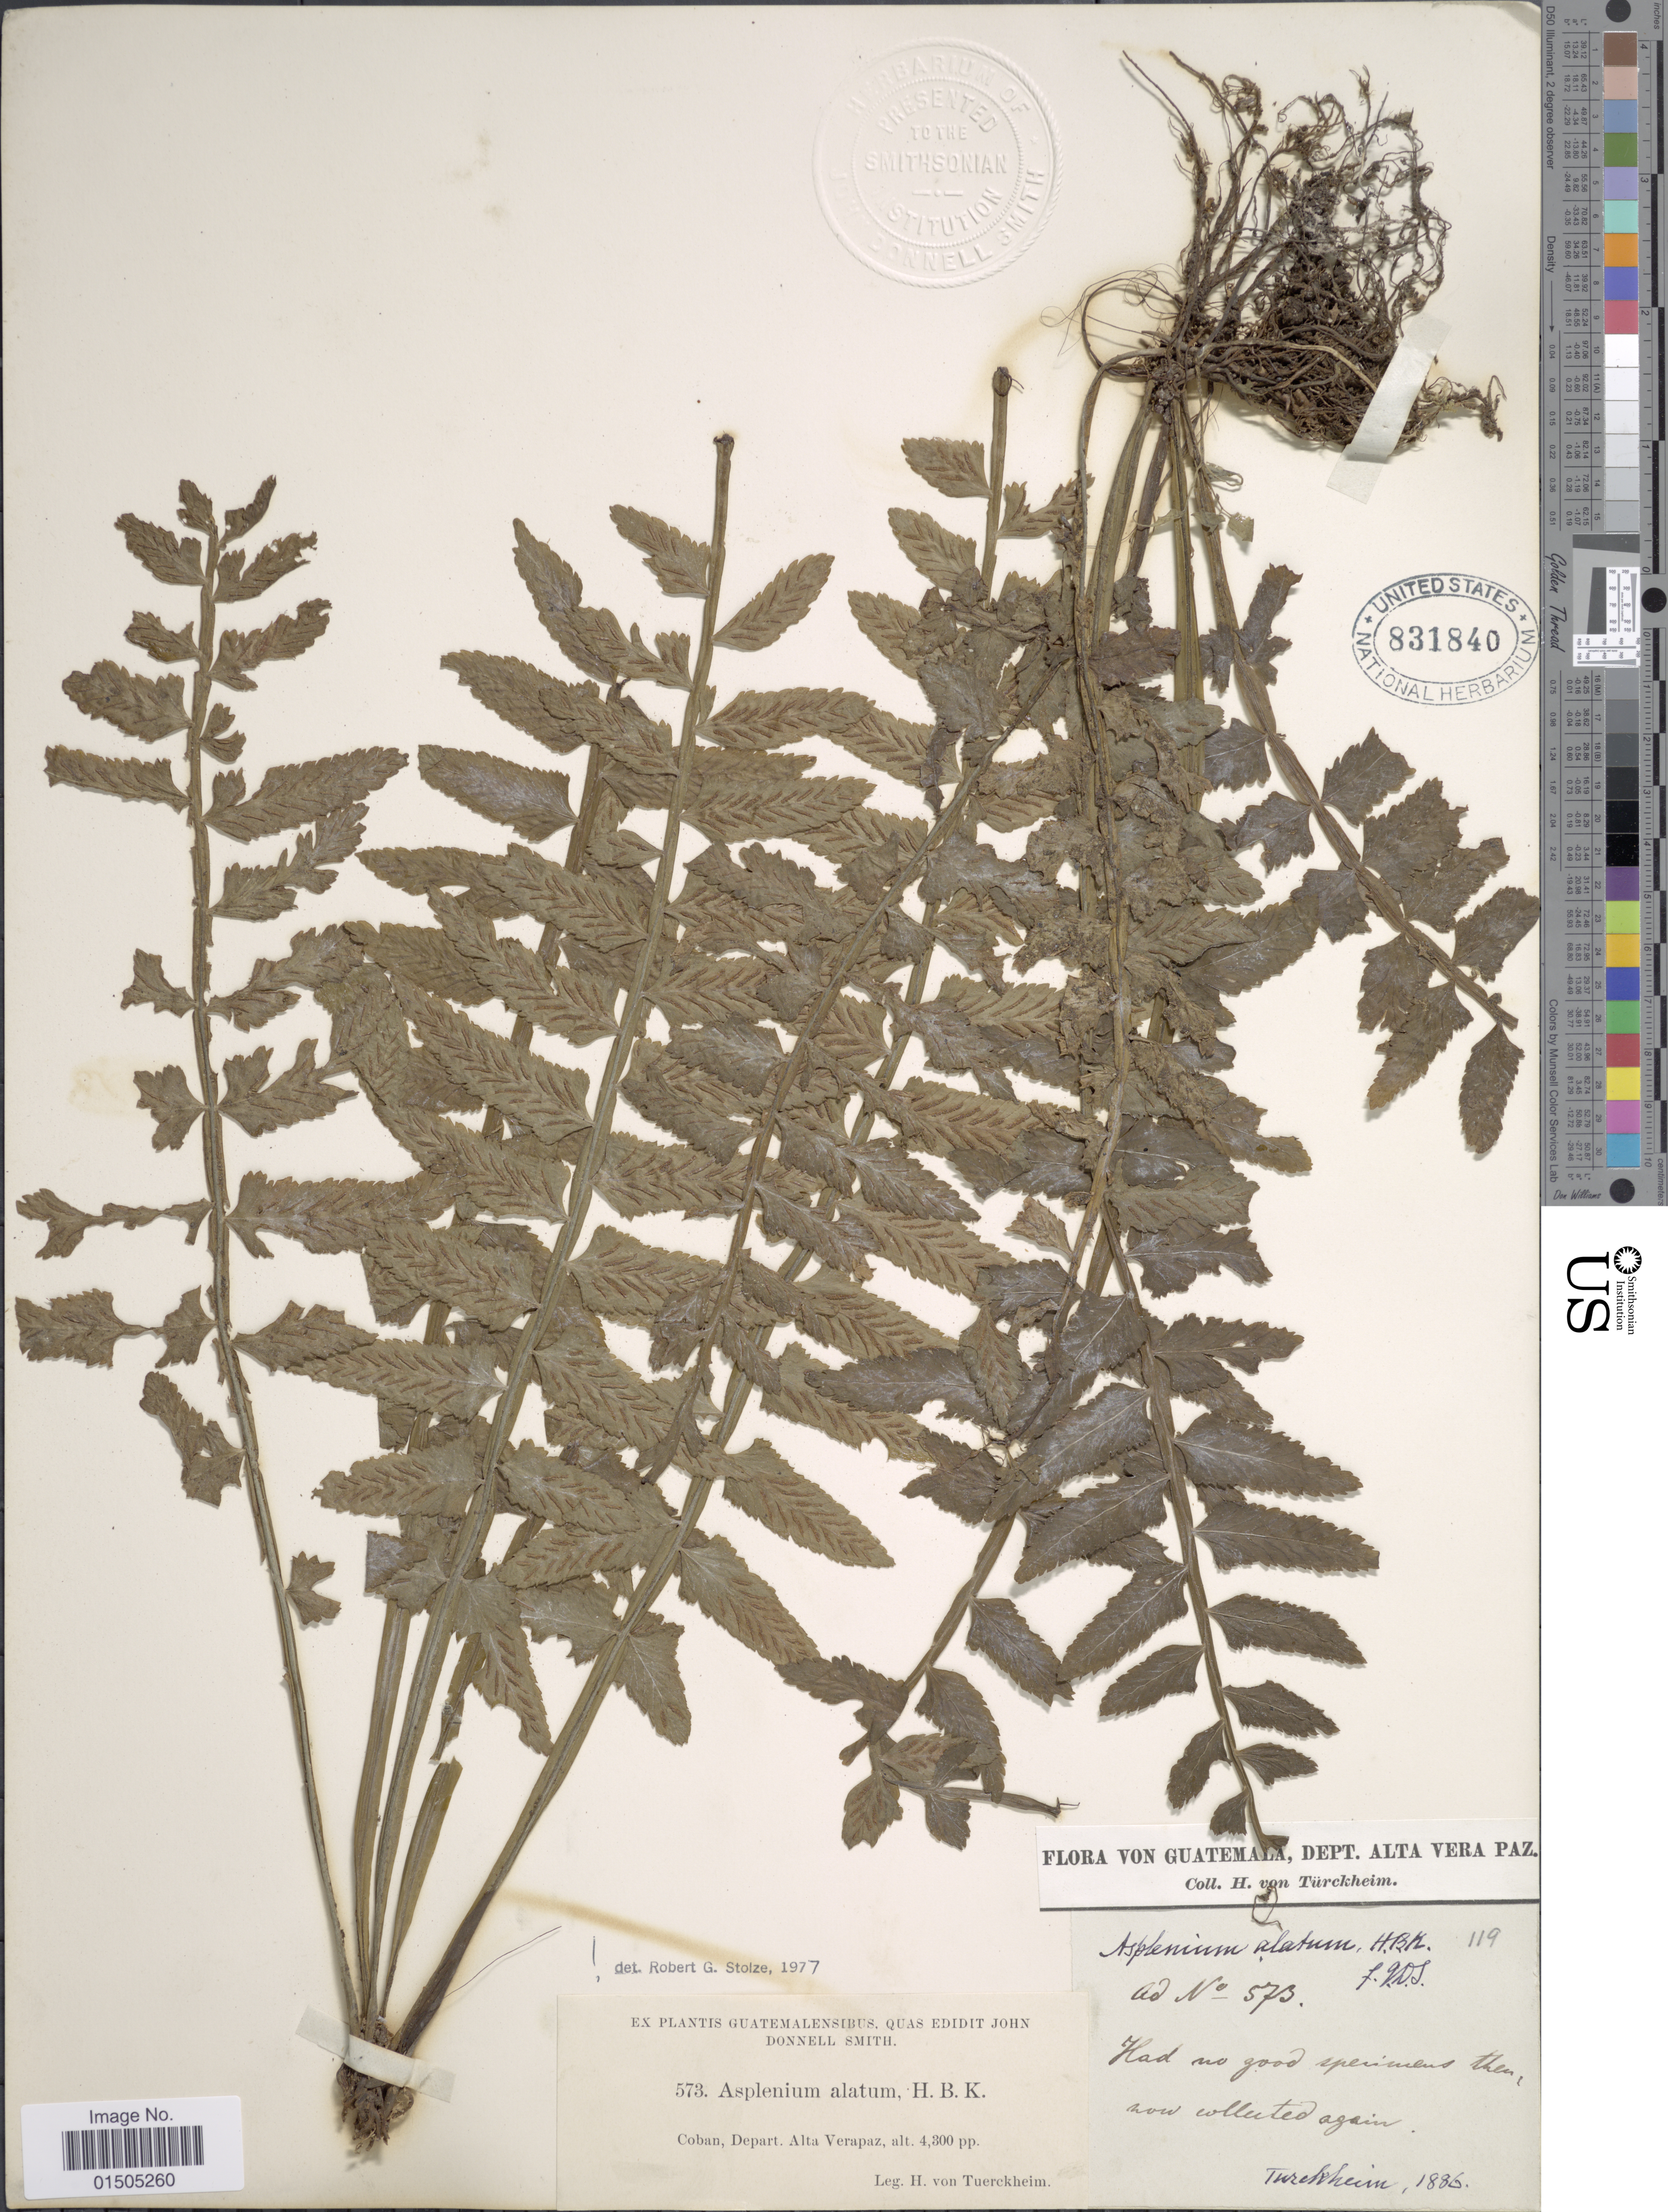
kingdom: Plantae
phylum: Tracheophyta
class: Polypodiopsida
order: Polypodiales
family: Aspleniaceae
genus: Asplenium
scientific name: Asplenium alatum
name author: Humb. & Bonpl. ex Willd.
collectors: H. von Tuerckheim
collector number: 573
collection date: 1886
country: Guatemala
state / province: Alta Verapaz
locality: Coban.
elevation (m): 1311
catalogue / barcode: US 831840